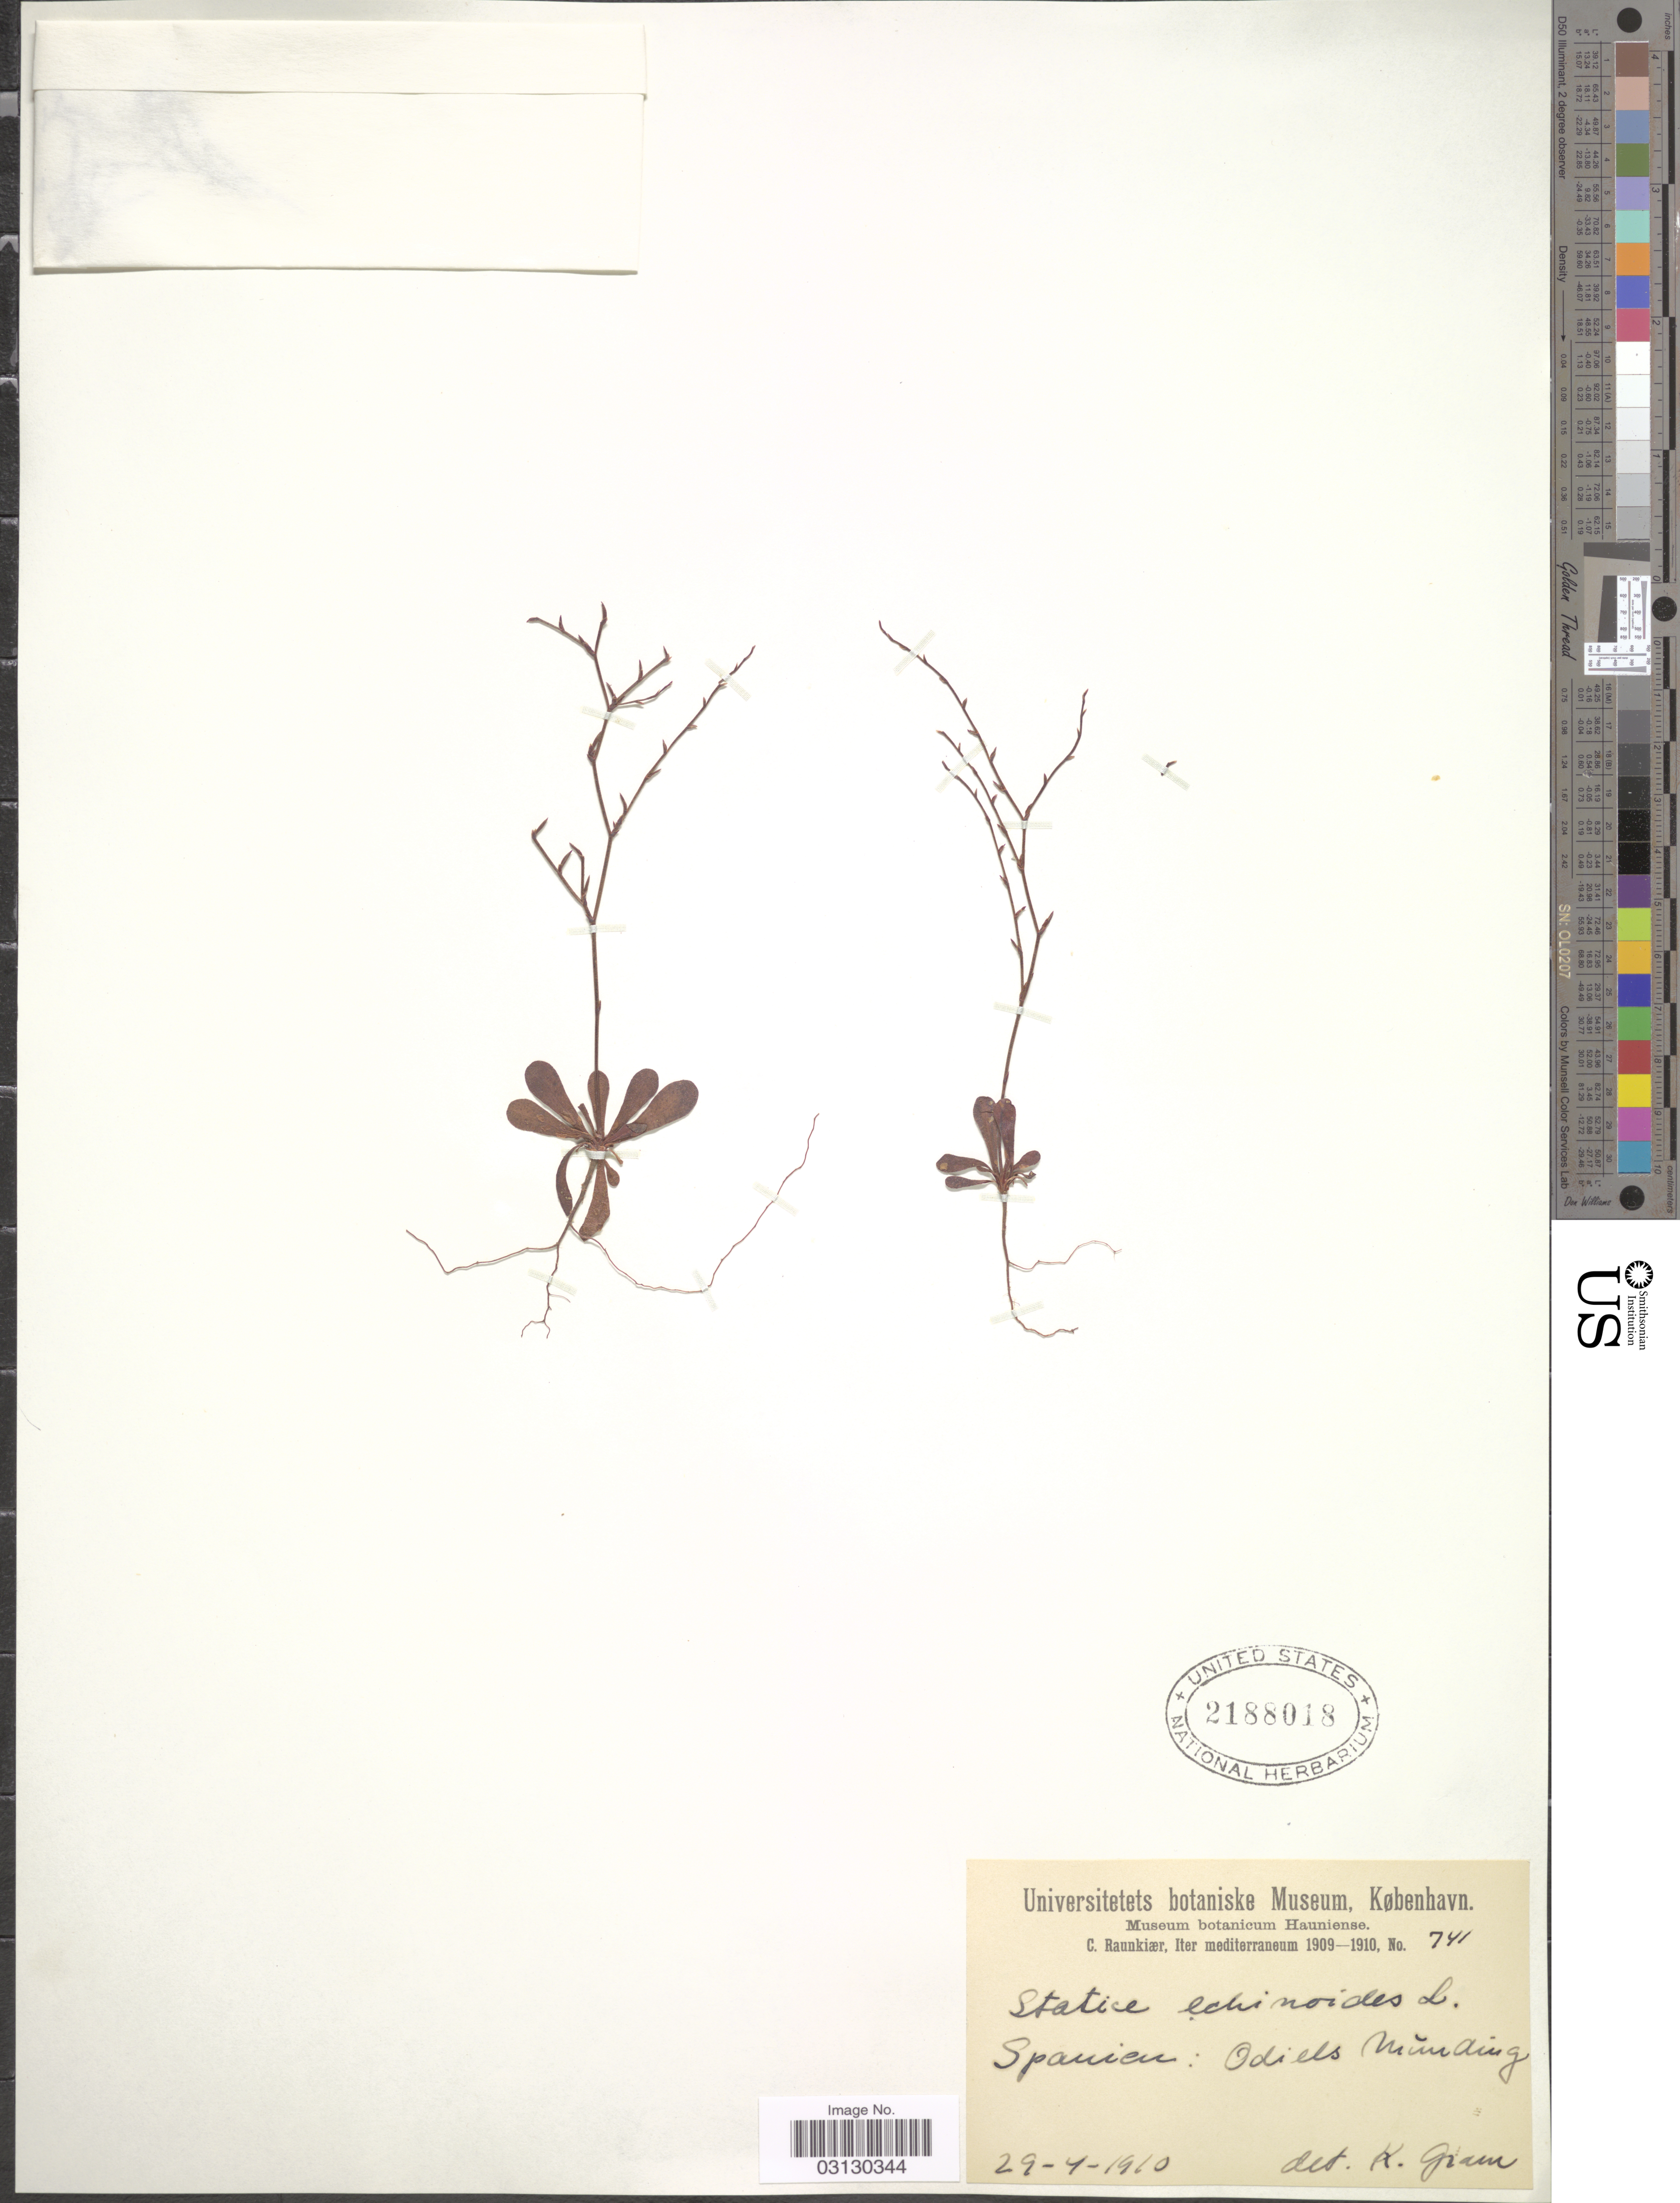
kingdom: Plantae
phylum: Tracheophyta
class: Magnoliopsida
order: Caryophyllales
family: Plumbaginaceae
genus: Limonium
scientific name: Limonium echioides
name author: (L.) Mill.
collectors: C. Raunkiær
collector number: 741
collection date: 1910-04-29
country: Spain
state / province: Andalucia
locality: Spanien: Odiel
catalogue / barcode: US 2188018